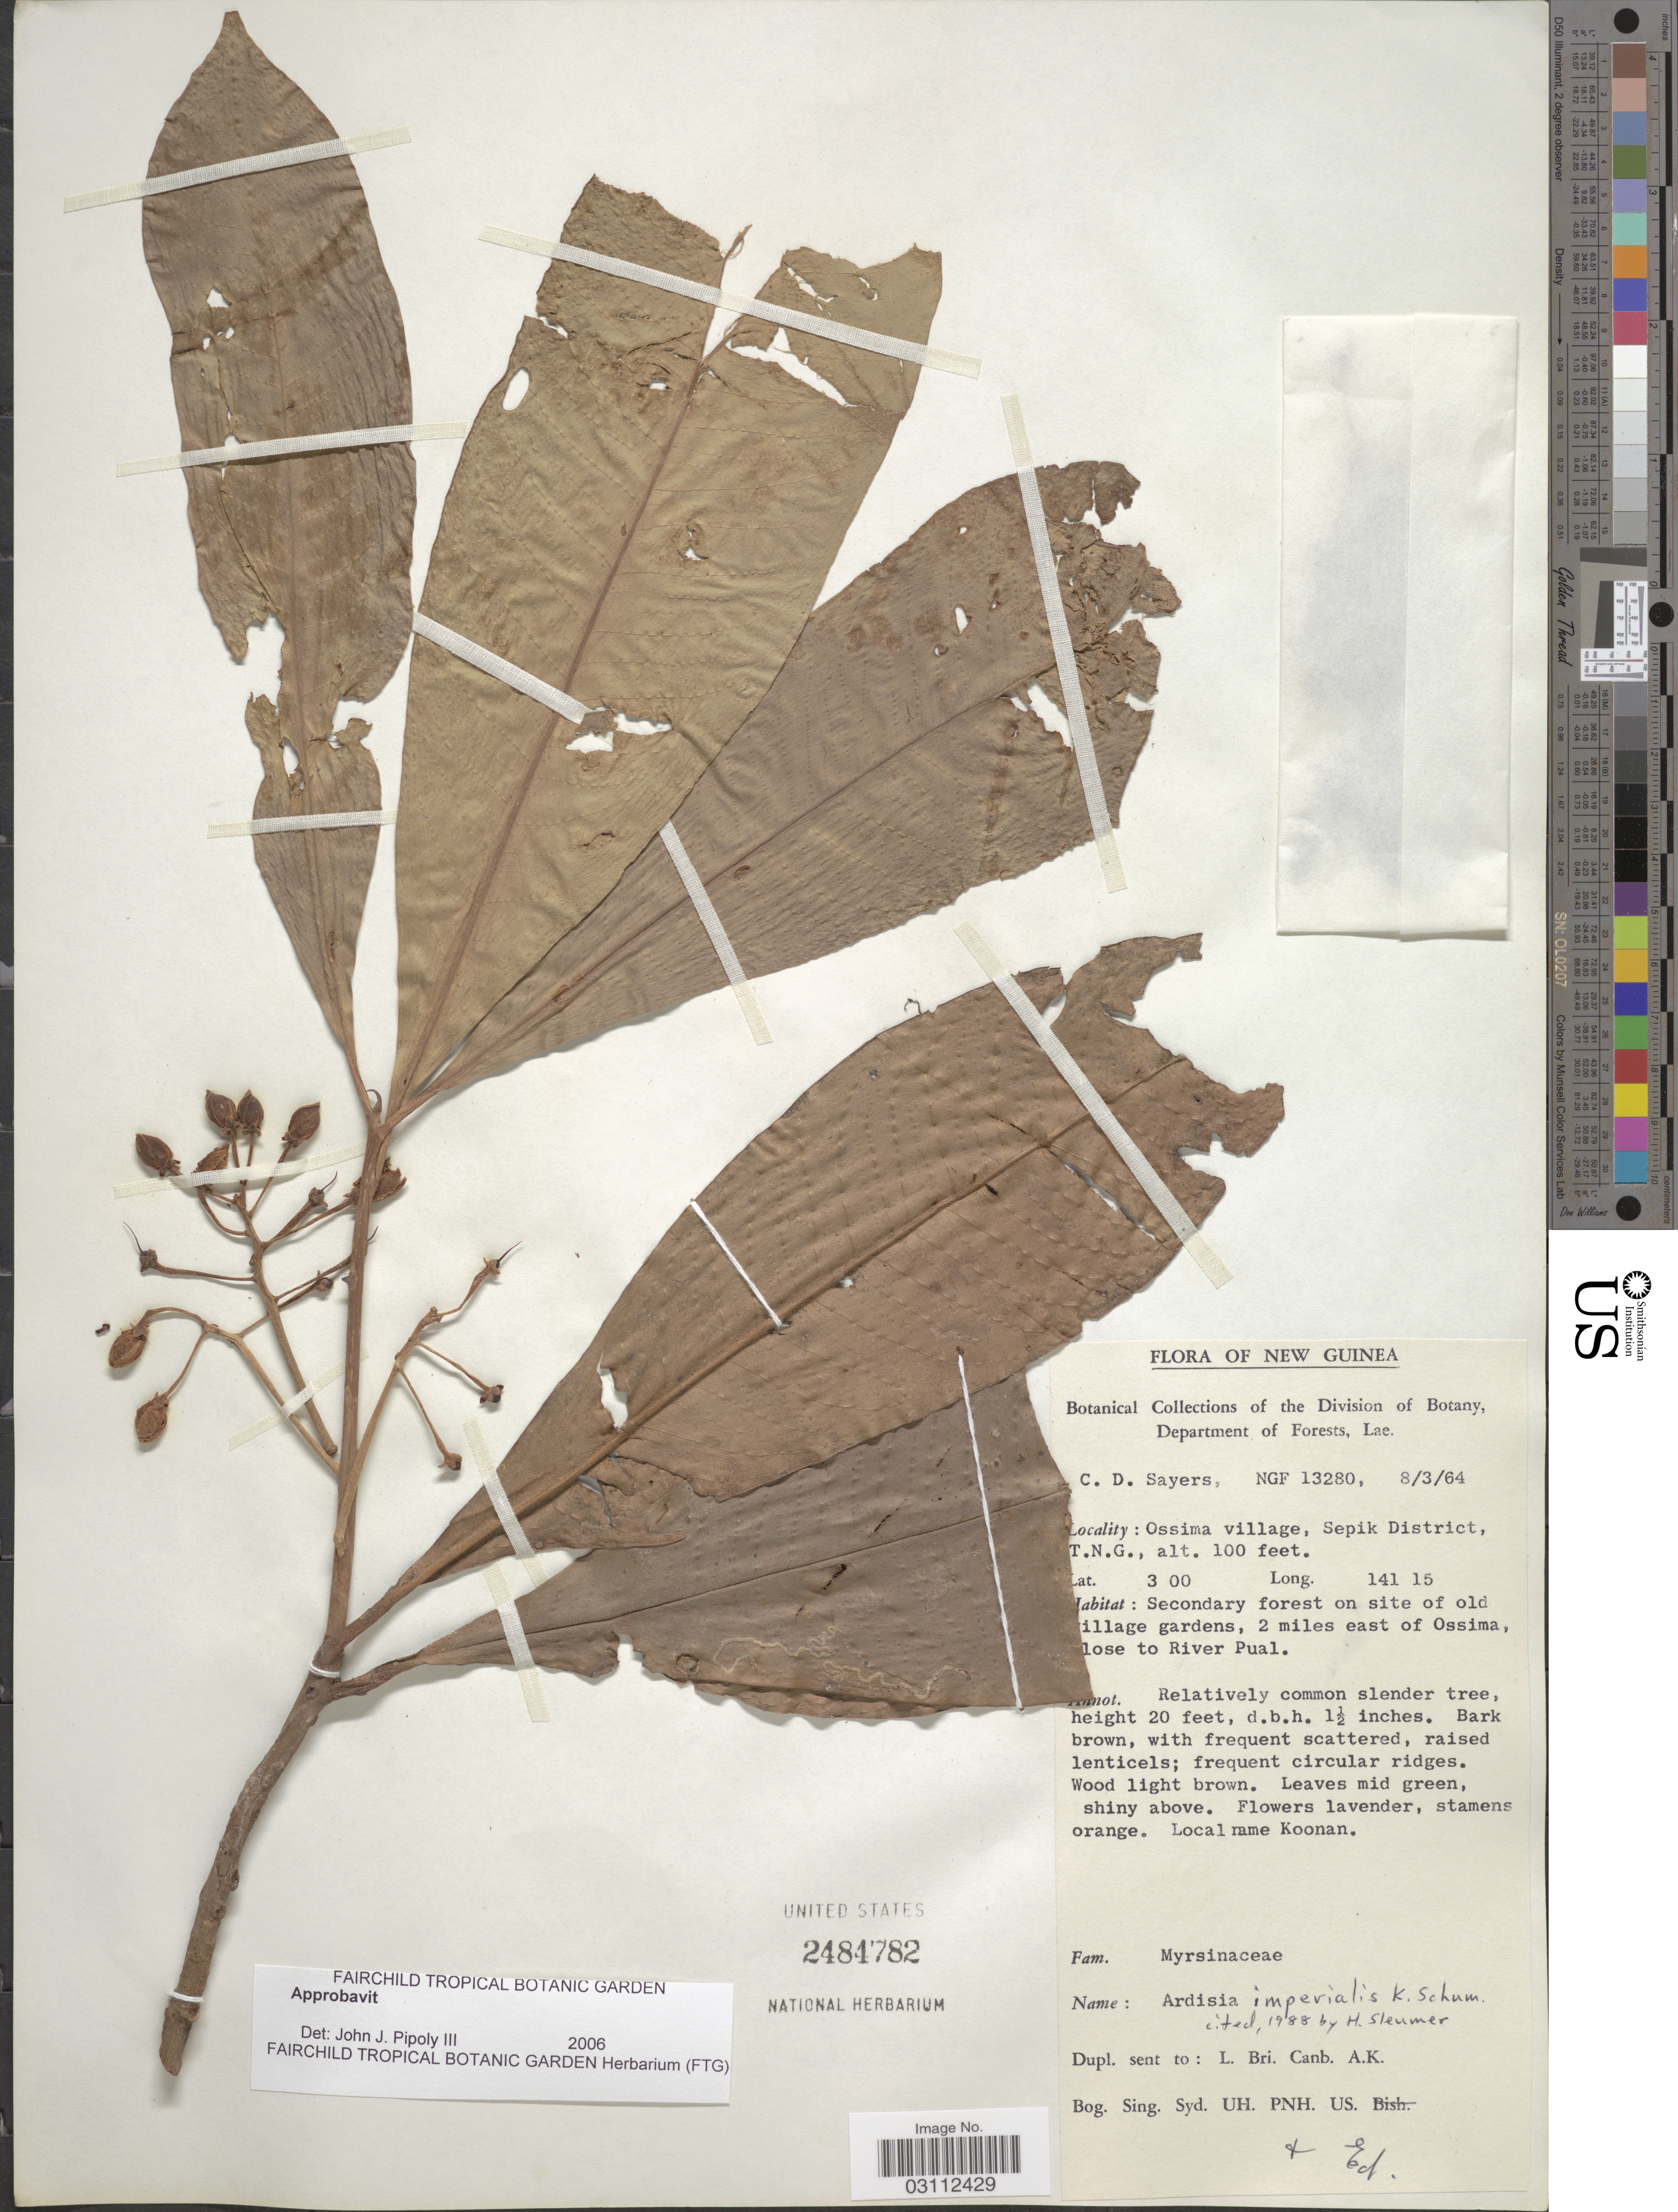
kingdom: Plantae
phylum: Tracheophyta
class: Magnoliopsida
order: Ericales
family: Primulaceae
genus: Ardisia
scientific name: Ardisia imperialis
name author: K. Schum.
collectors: C. Sayers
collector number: NGF13280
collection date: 1964-03-08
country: Papua New Guinea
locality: New Guinea. Ossima village, Sepik District, T.N.G. Secondary forest on site of old village gardens, 2 miles east of Ossima, [illegible text] to River Pual.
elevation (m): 30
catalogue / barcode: US 2484782